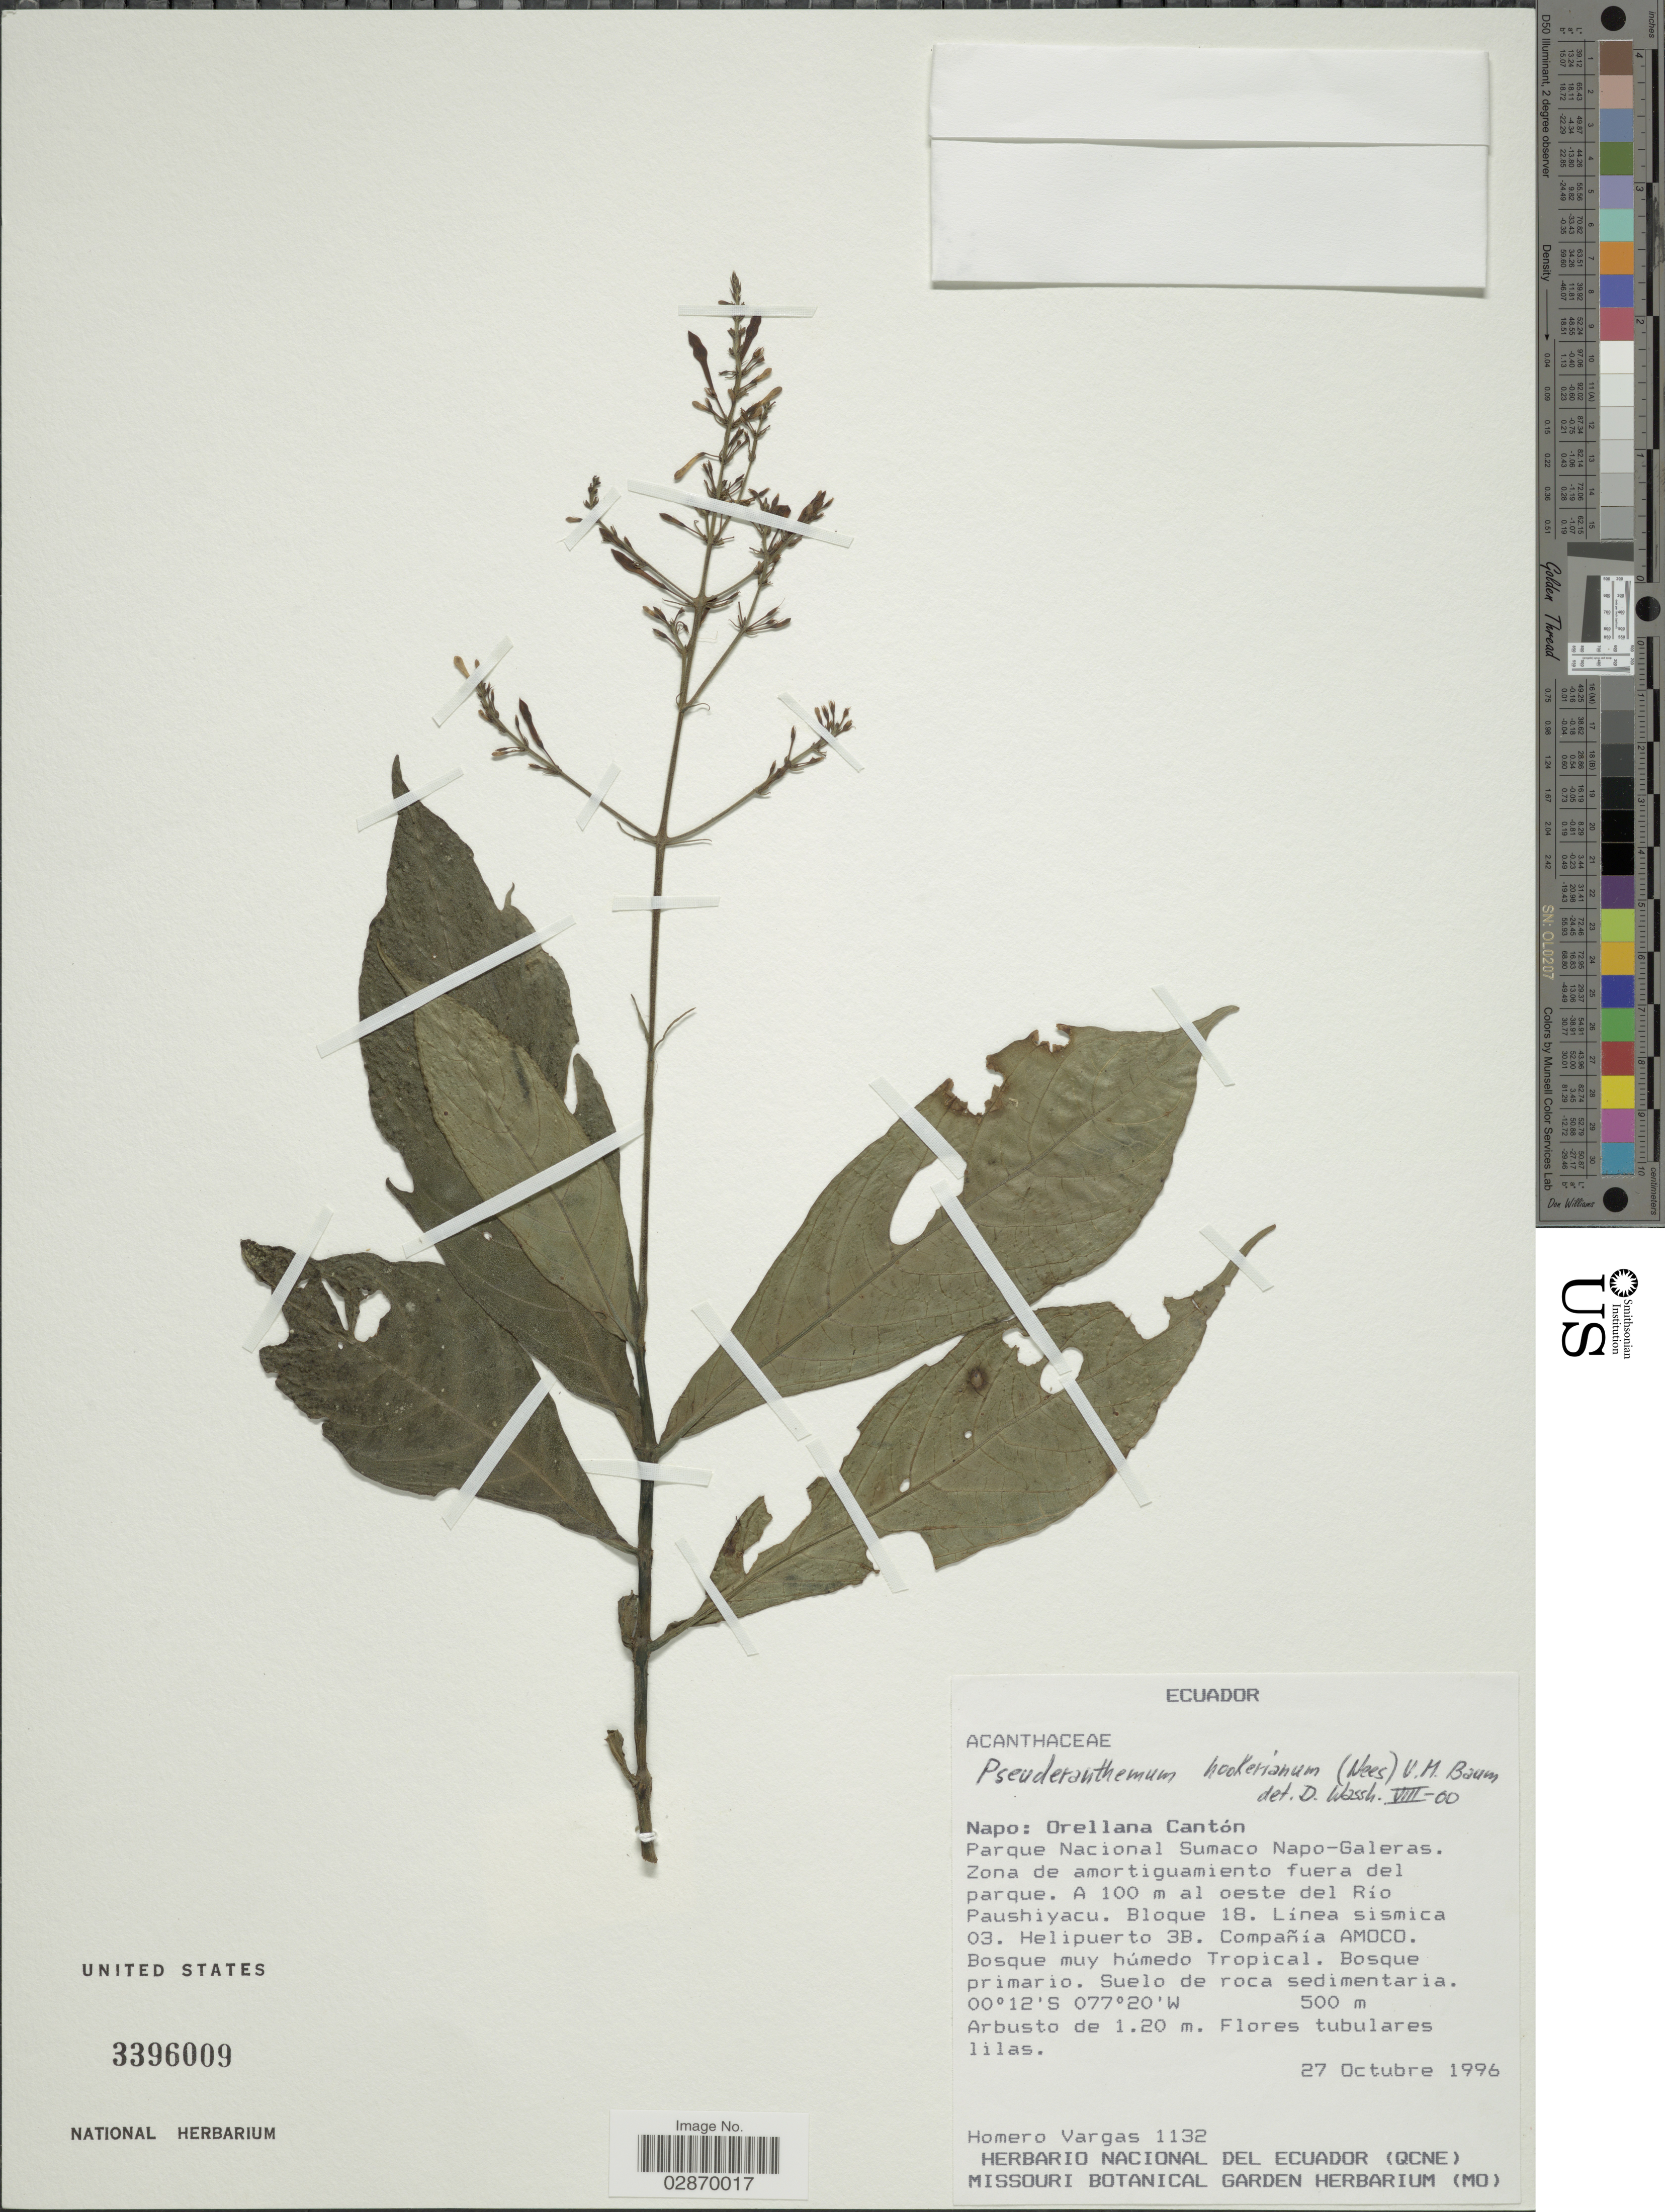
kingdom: Plantae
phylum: Tracheophyta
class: Magnoliopsida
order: Lamiales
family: Acanthaceae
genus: Pseuderanthemum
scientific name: Pseuderanthemum hookerianum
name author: (Nees) V.M. Baum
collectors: H. Vargas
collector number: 1132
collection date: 1996-10-27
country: Ecuador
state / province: Napo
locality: Orellana Cantón, Parque Nacional Sumaco Napo-Galeras, Zona de amortiguamiento fuera del parque, A 100 m al oeste del Río Paushiyacu.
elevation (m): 500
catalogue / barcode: US 3396009